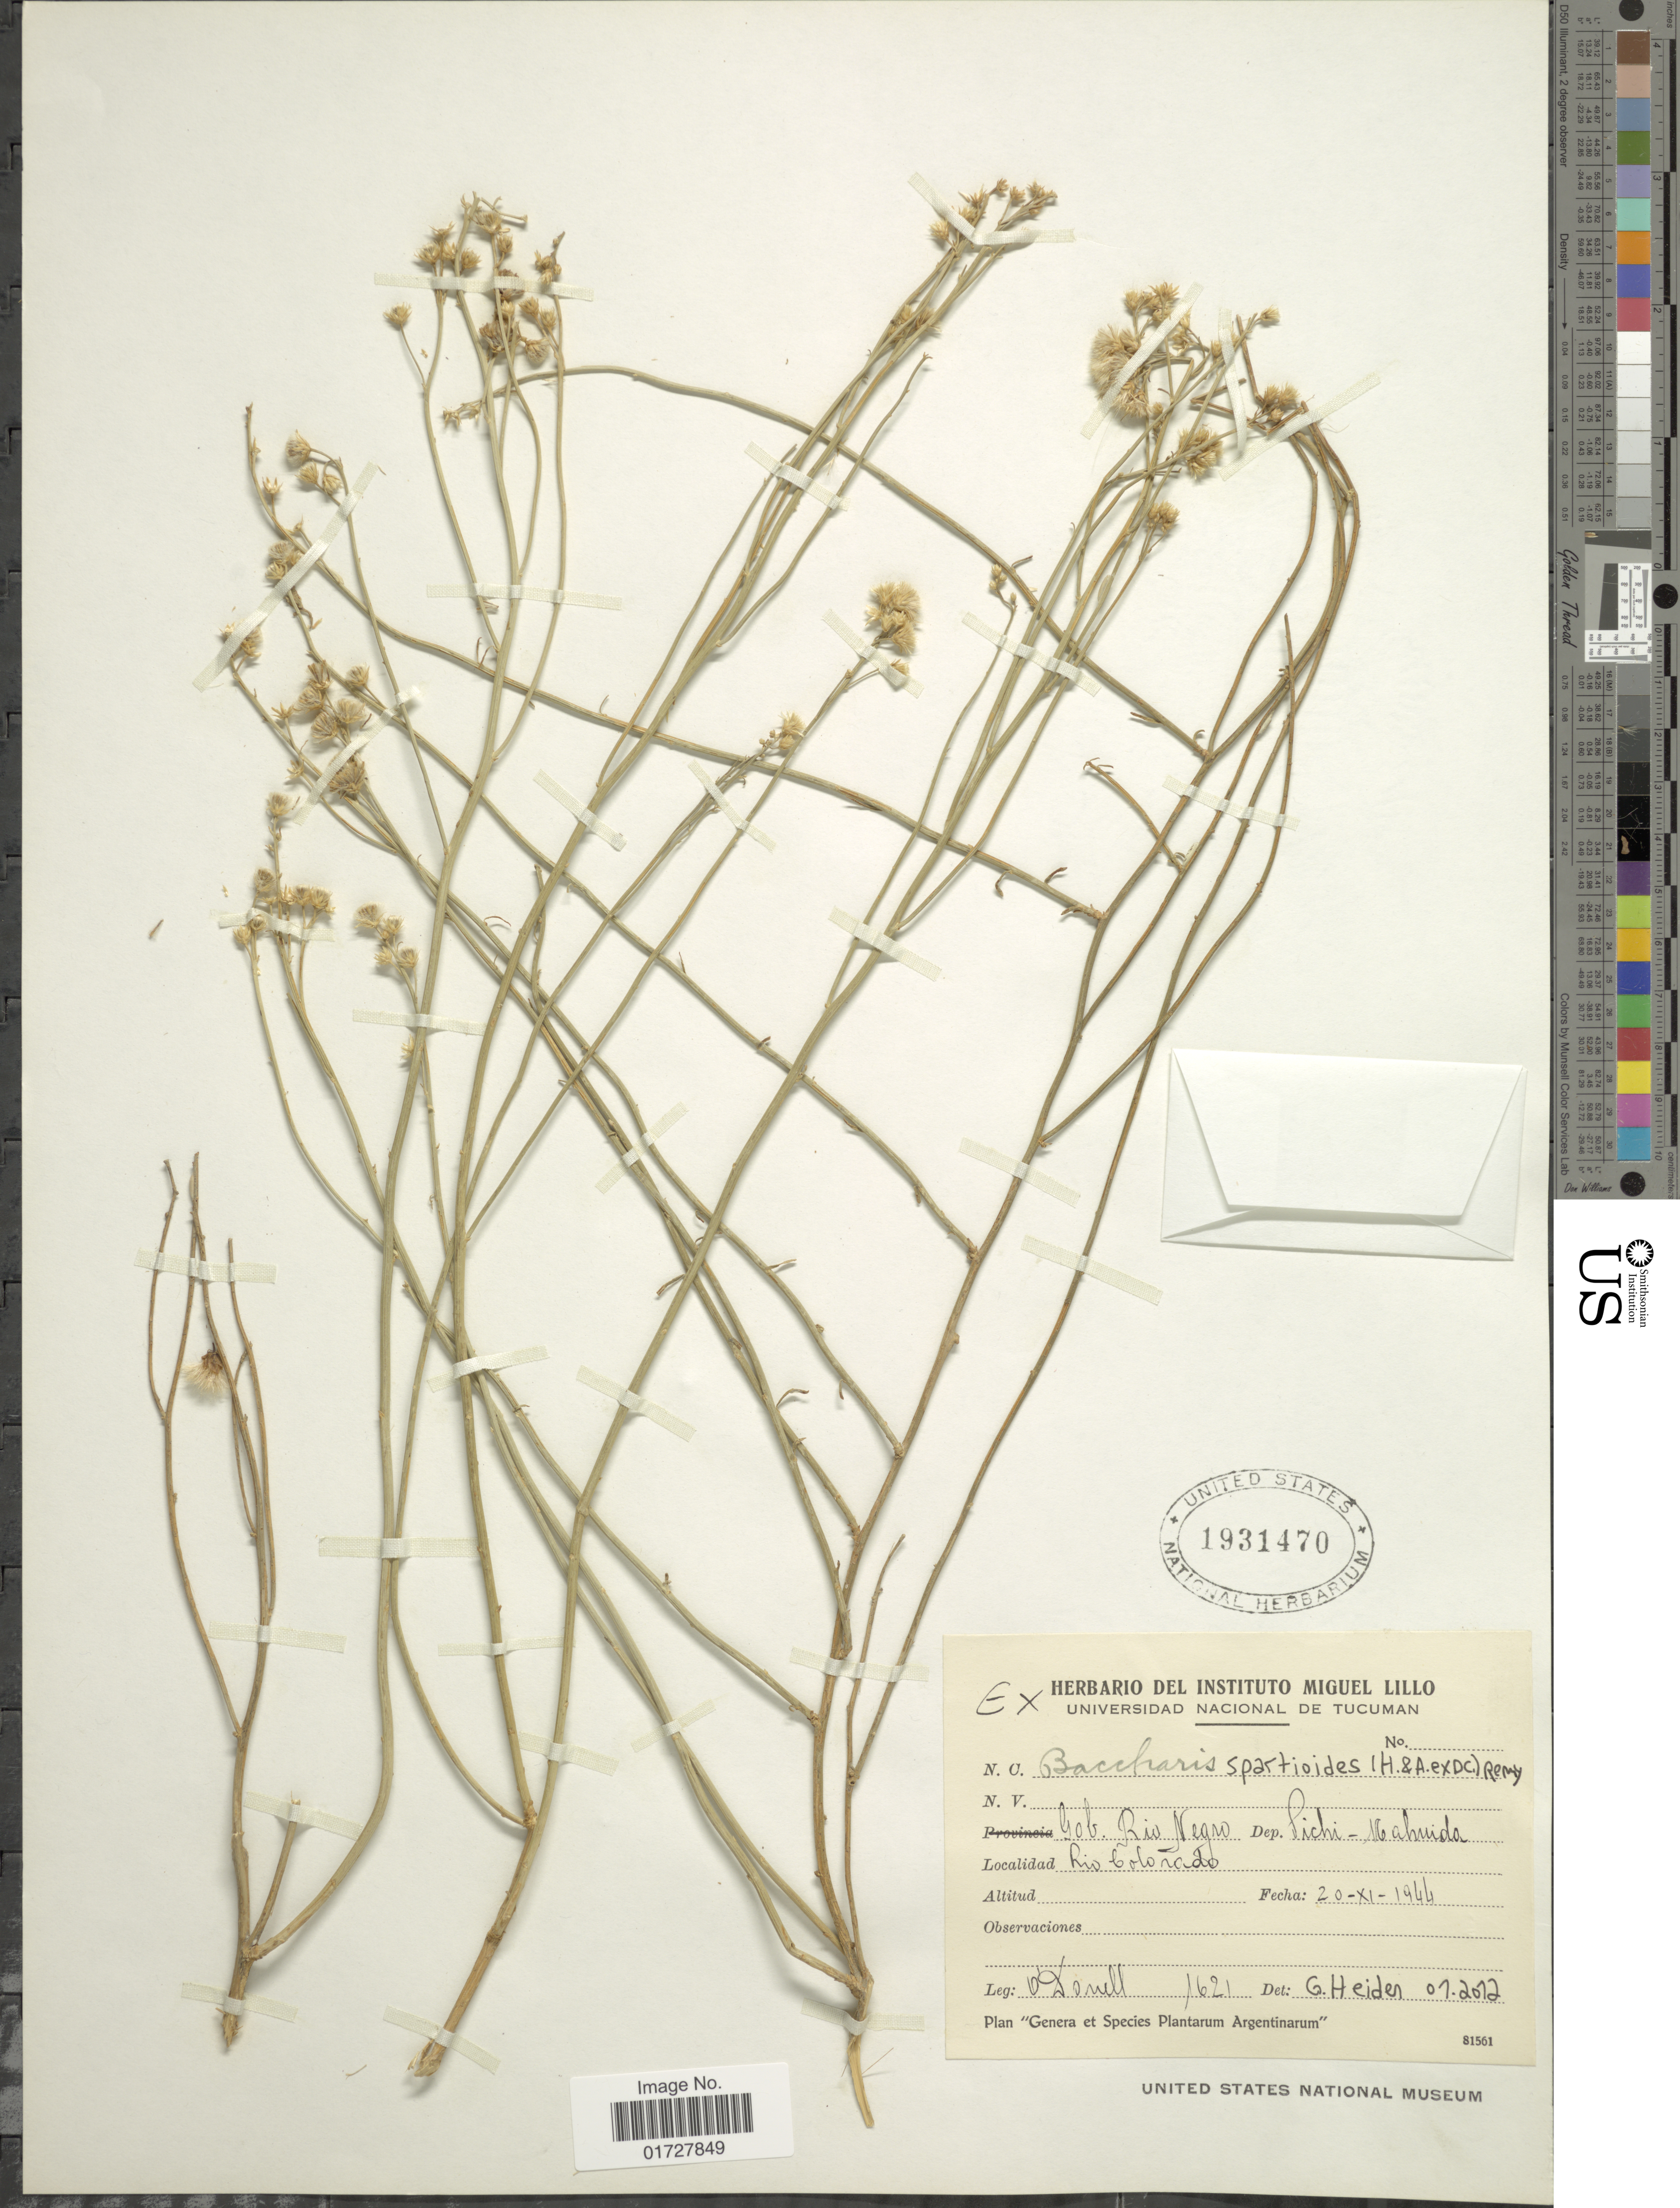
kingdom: Plantae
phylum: Tracheophyta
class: Magnoliopsida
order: Asterales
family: Asteraceae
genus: Baccharis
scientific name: Baccharis spartioides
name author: (Hook. & Arn. ex DC.) J. Rémy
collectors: -- O'Donell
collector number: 1621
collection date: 1944-11-20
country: Argentina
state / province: Rio Negro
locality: Dep. Pichi-Mahuida, Rio Colorado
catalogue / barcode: US 1931470